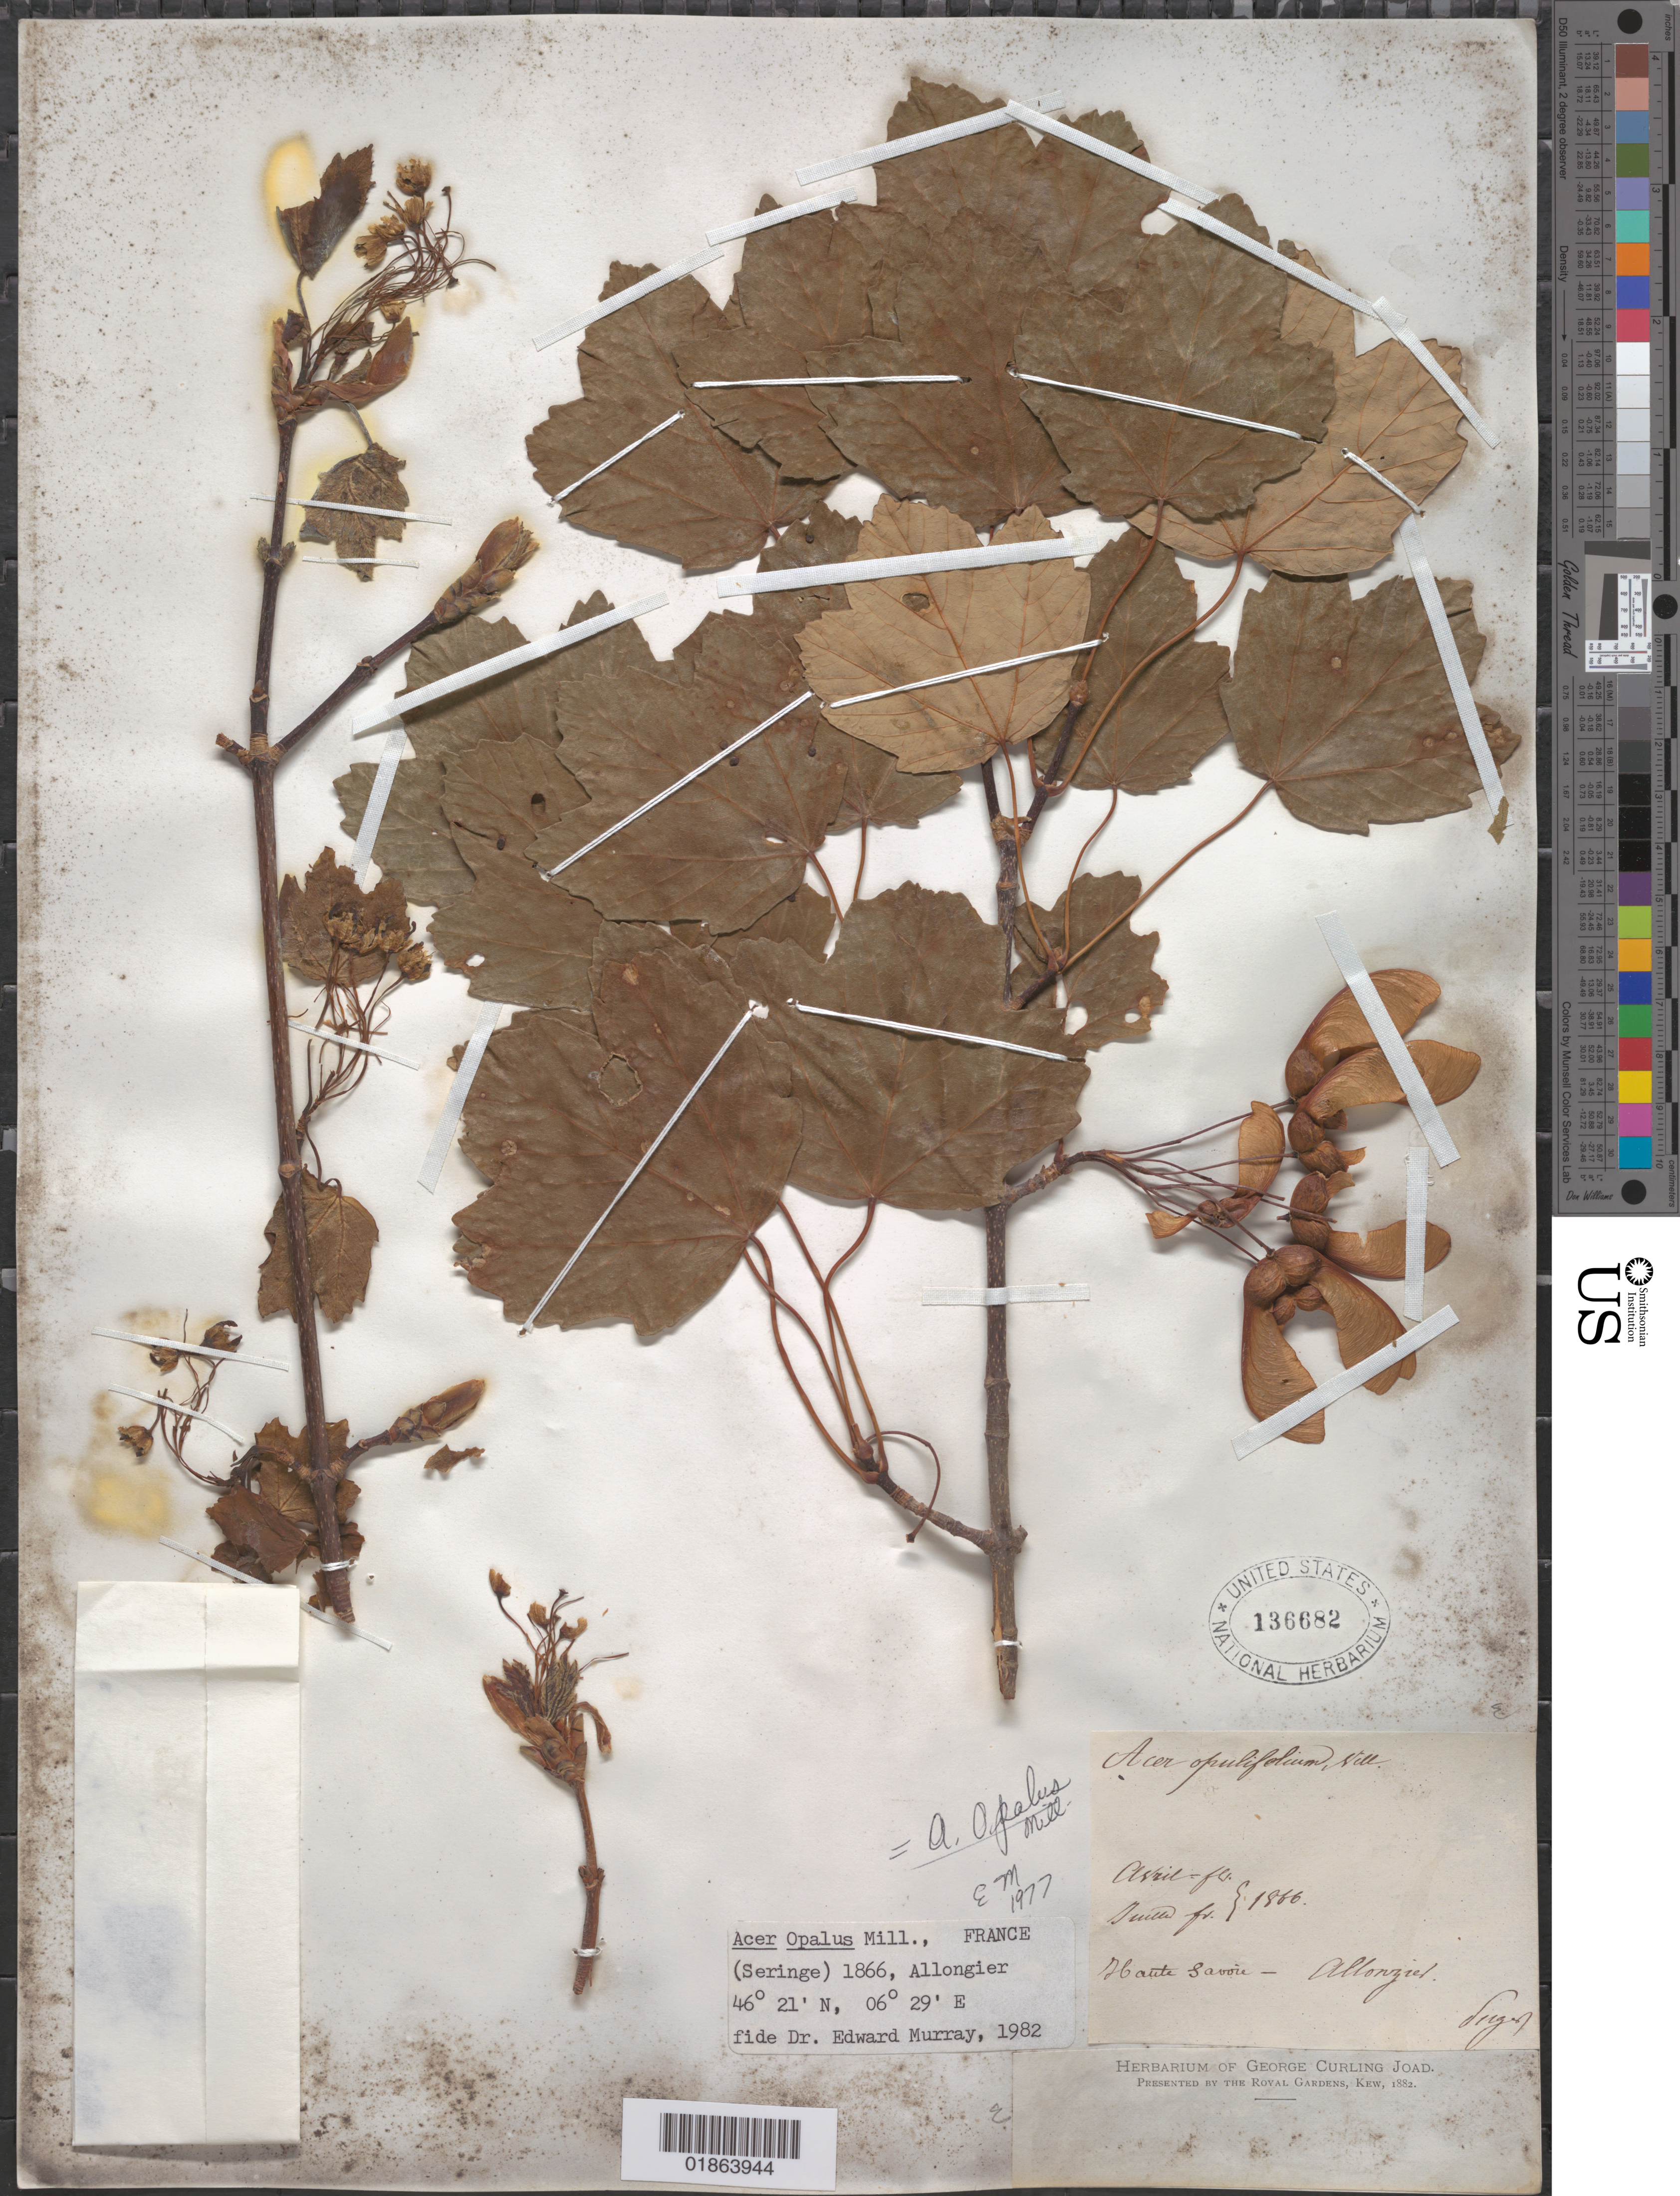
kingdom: Plantae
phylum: Tracheophyta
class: Magnoliopsida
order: Sapindales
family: Sapindaceae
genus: Acer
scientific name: Acer opalus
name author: Mill.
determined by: Murray, Edward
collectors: N. Seringe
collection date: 1866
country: France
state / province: Auvergne-Rhône-Alpes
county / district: Savoie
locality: Allonzier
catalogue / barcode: US 136682